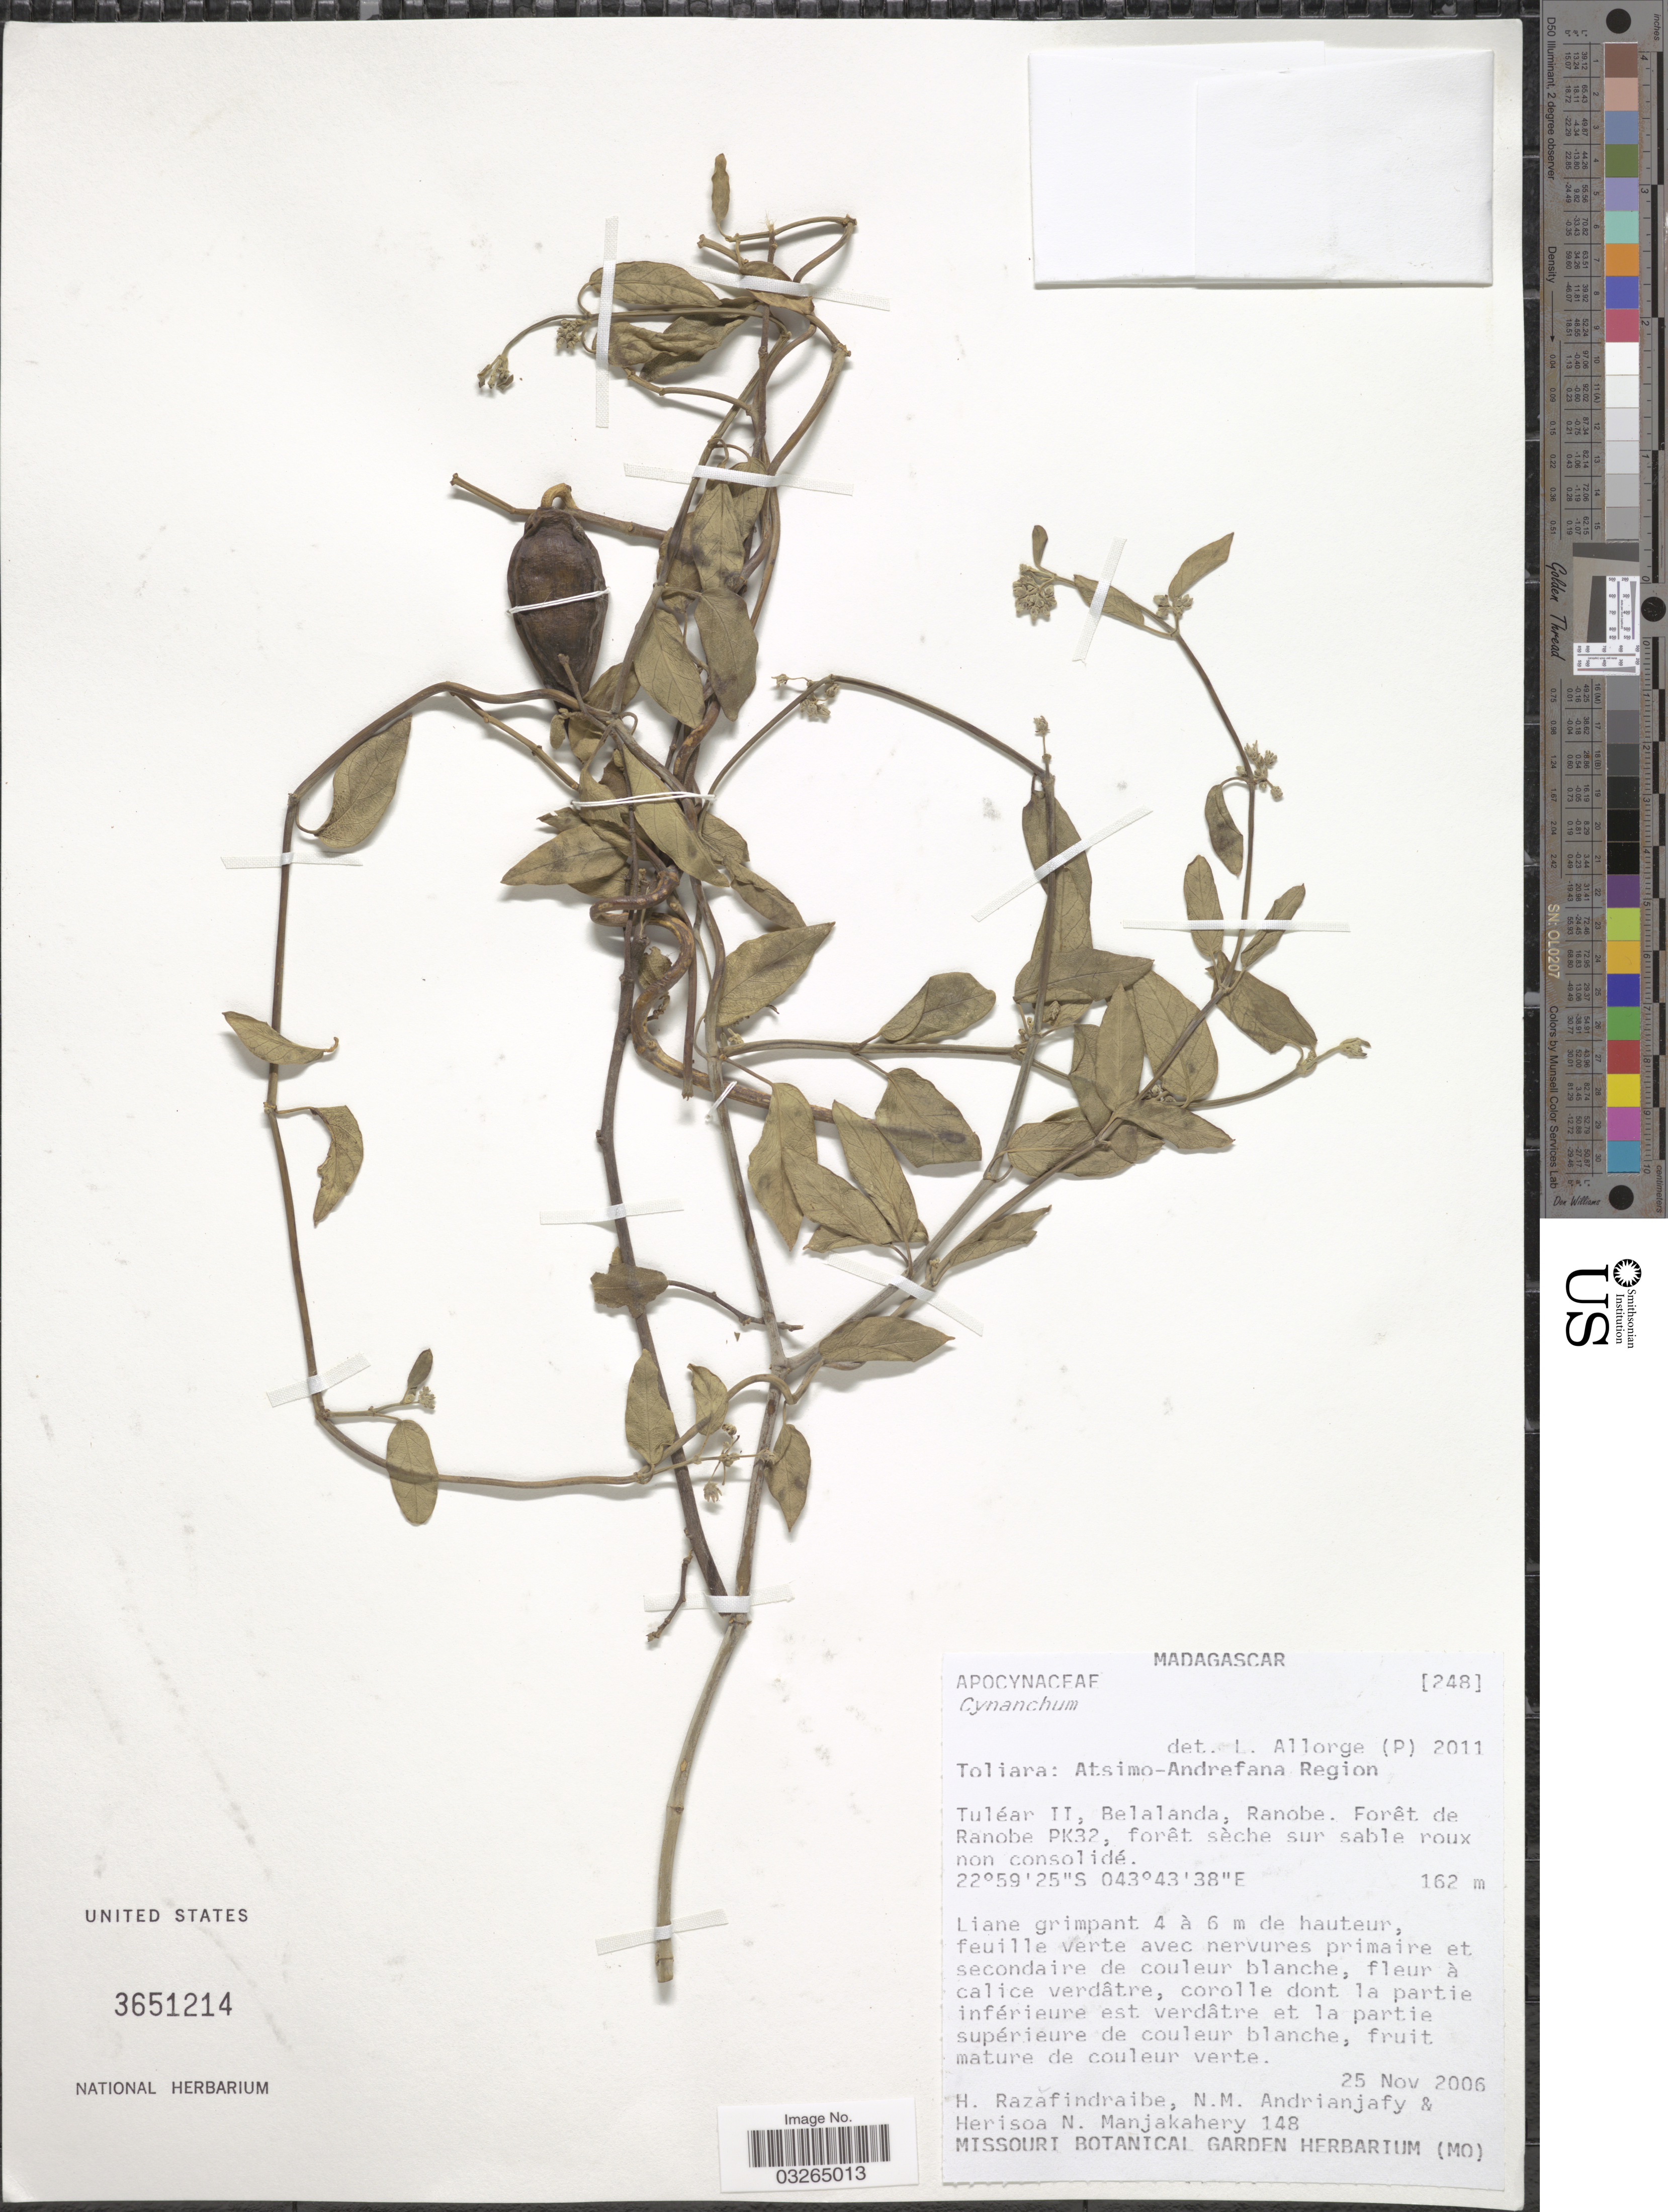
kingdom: Plantae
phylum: Tracheophyta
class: Magnoliopsida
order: Gentianales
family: Apocynaceae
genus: Cynanchum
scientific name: Cynanchum sp.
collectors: H. Razafindraibe, N. M. Andrianjafy & H. N. Manjakahery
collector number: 148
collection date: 2006-11-25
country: Madagascar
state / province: Atsimo-Andrefana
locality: Atsimo-Andrefana Region. Tuléar II, Belalanda, Ranobe. Forêt de Ranobe PK32.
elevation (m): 162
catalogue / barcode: US 3651214